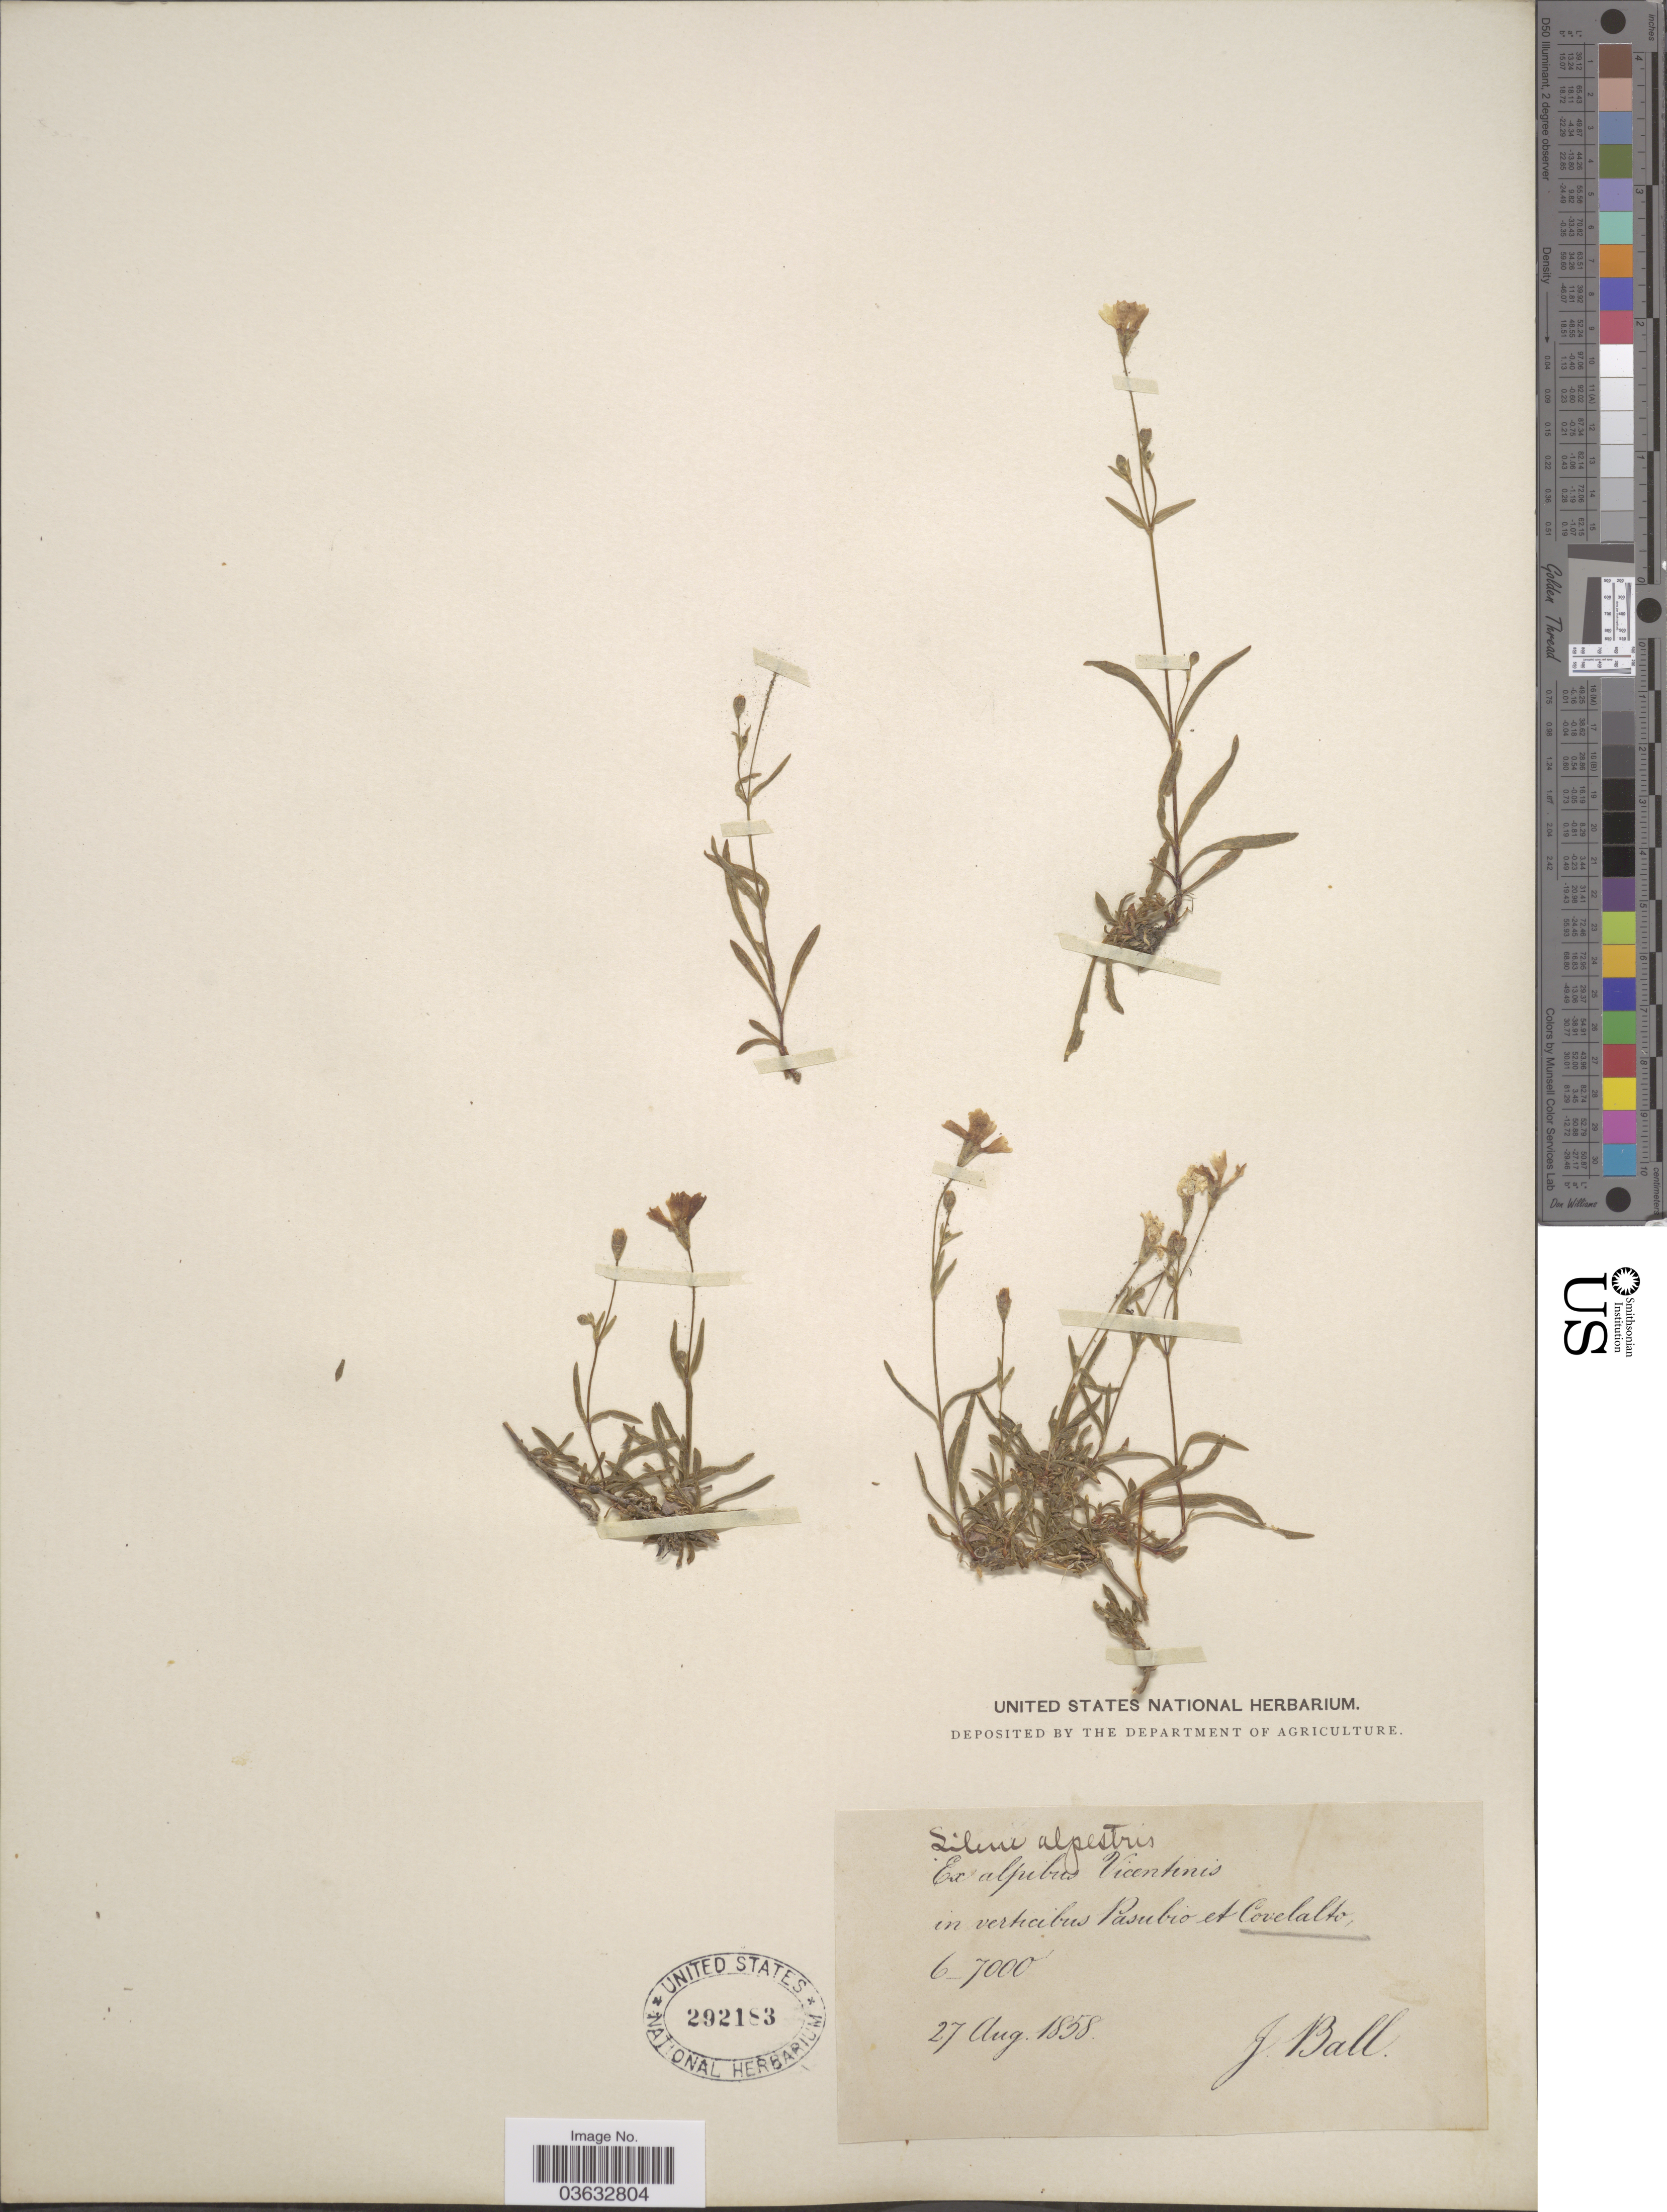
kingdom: Plantae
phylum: Tracheophyta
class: Magnoliopsida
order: Caryophyllales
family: Caryophyllaceae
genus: Silene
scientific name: Silene alpestris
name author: Jacq.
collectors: J. Ball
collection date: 1858-08-27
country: Italy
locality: Ex alpibus Vicentinis in verticibus Pasubio et Covelalto.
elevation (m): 1829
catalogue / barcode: US 292183